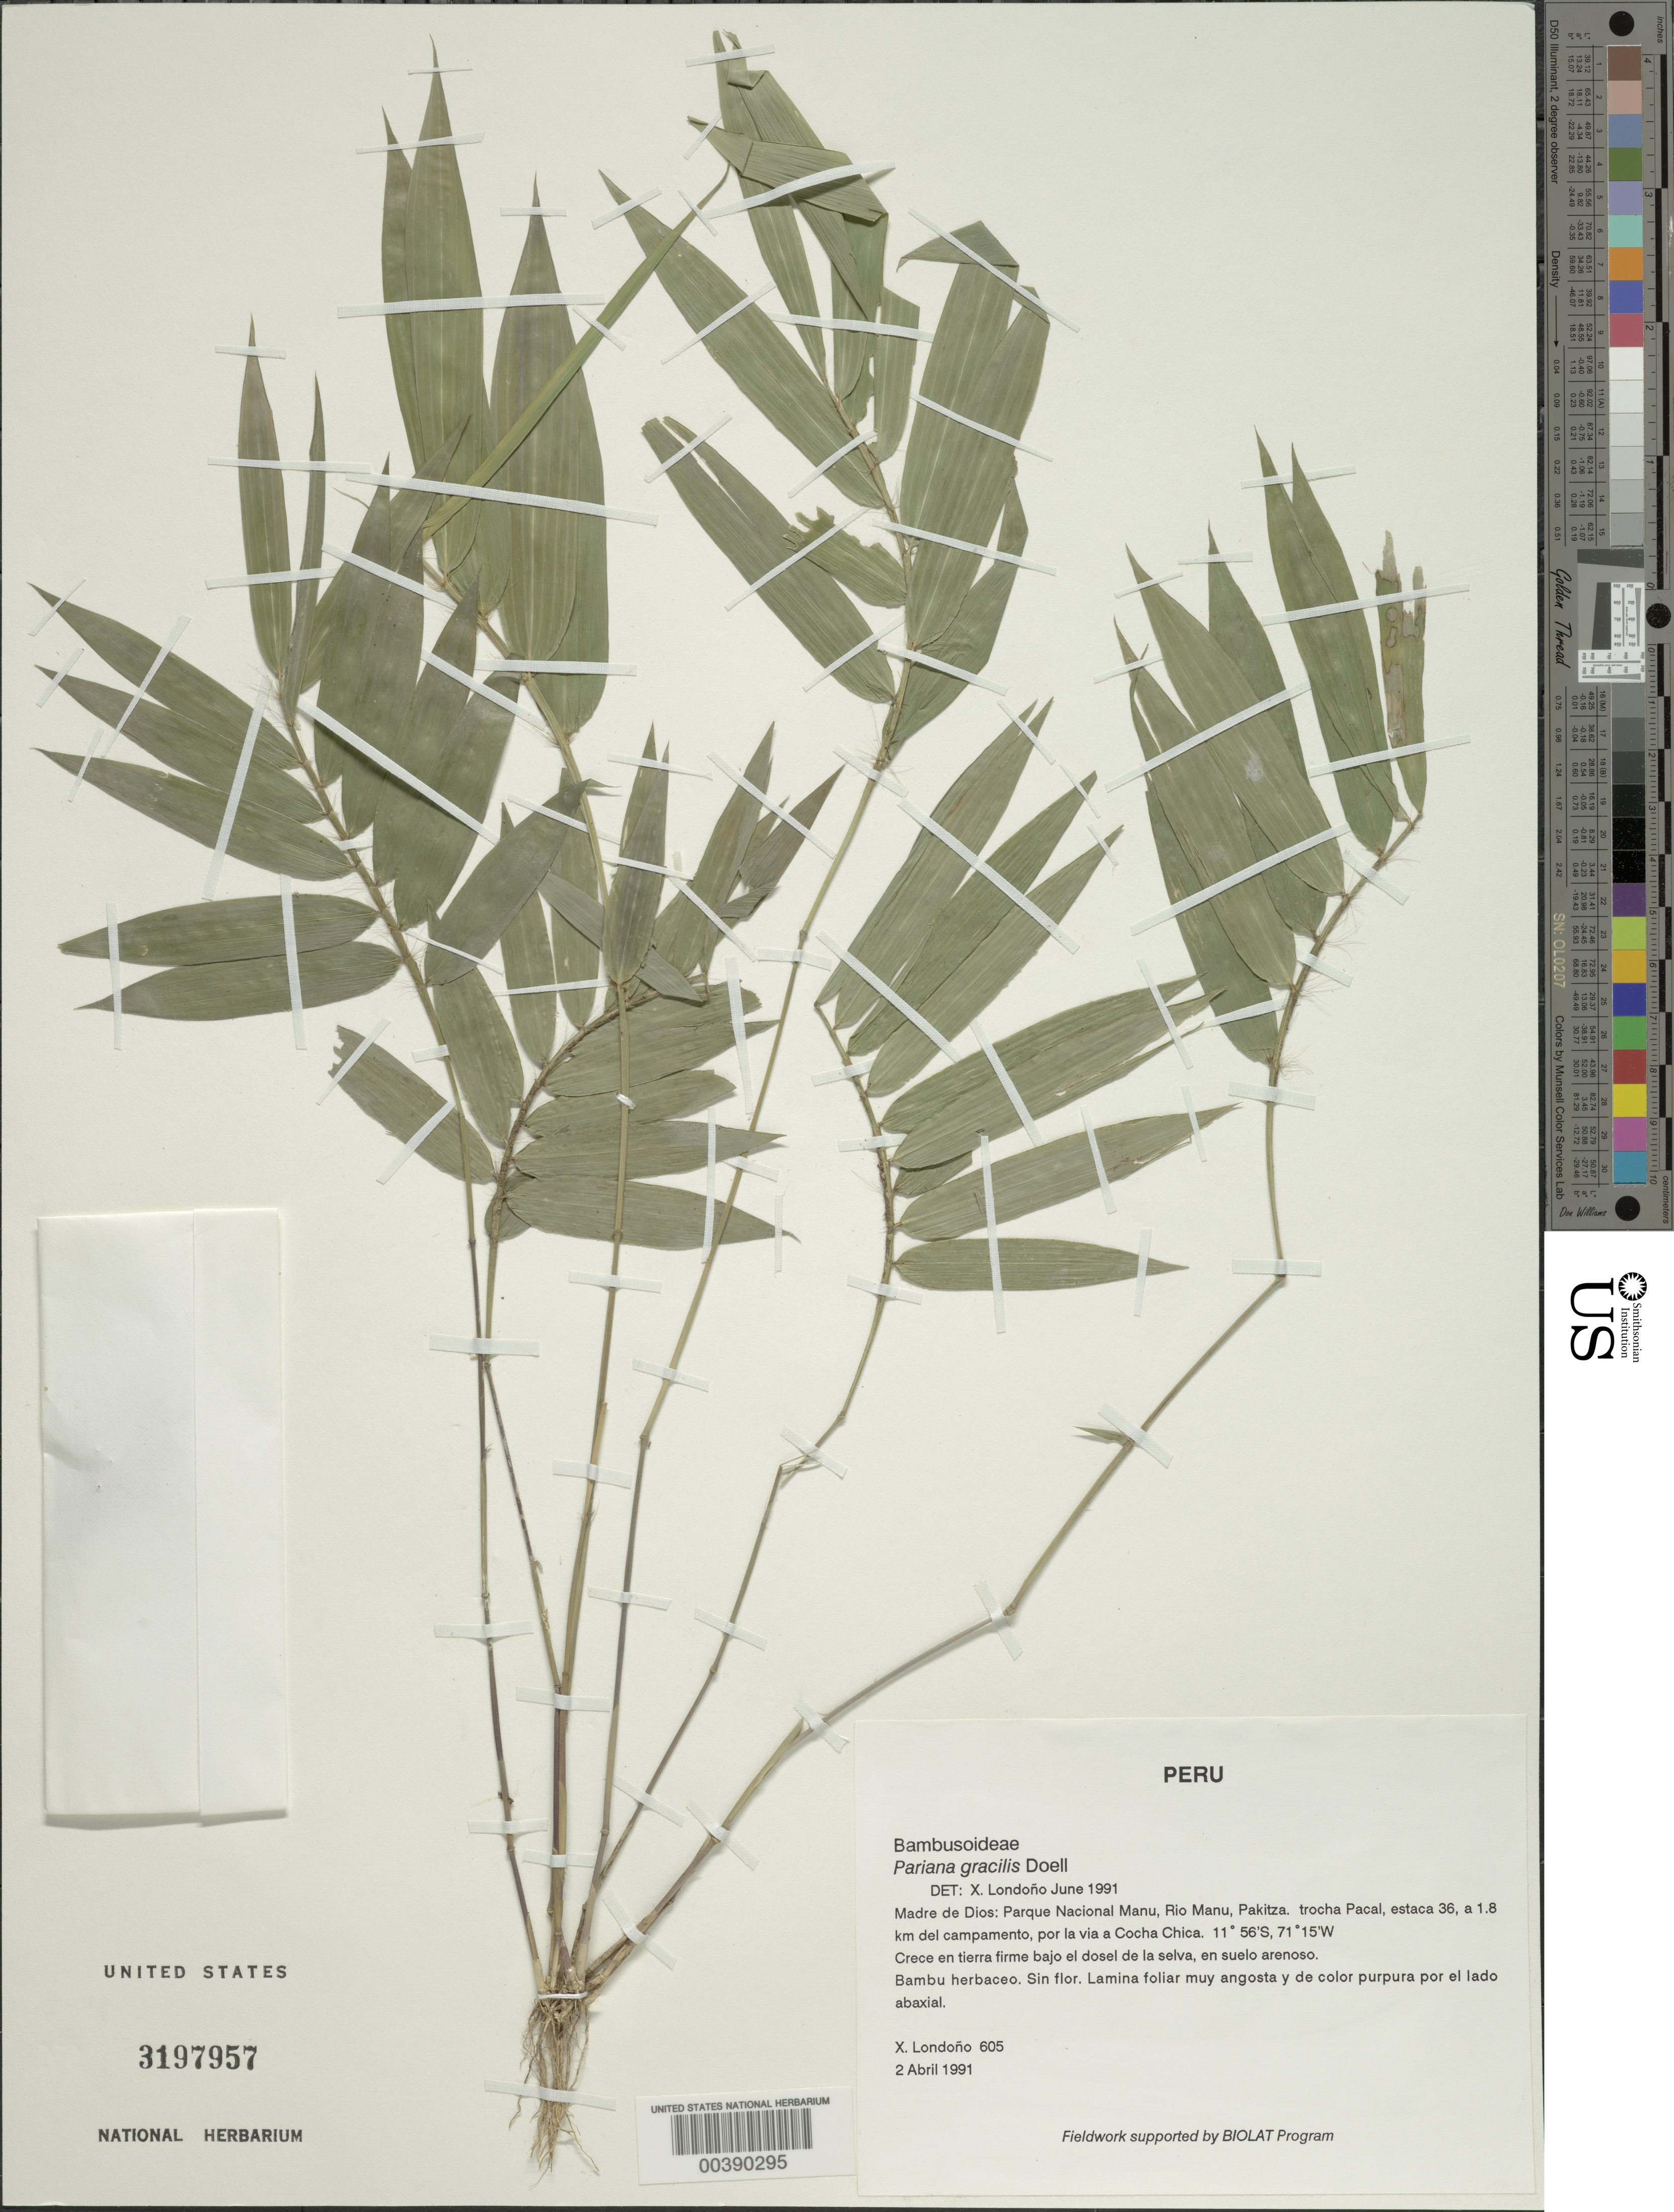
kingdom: Plantae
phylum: Tracheophyta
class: Liliopsida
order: Poales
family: Poaceae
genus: Pariana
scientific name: Pariana gracilis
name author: Döll in Mart.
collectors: X. Londoño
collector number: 605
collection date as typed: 02 Apr 1991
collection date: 1991-04-02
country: Peru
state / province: Madre de Dios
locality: Parque nacional manu, rio manu, pakitza, tronca pacal, estaca 36, a 1.8 km de campamento, por la via a cocha chica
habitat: En tierra firme bajo el dosel de la selva, en suelo arenoso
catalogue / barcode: US 3197957